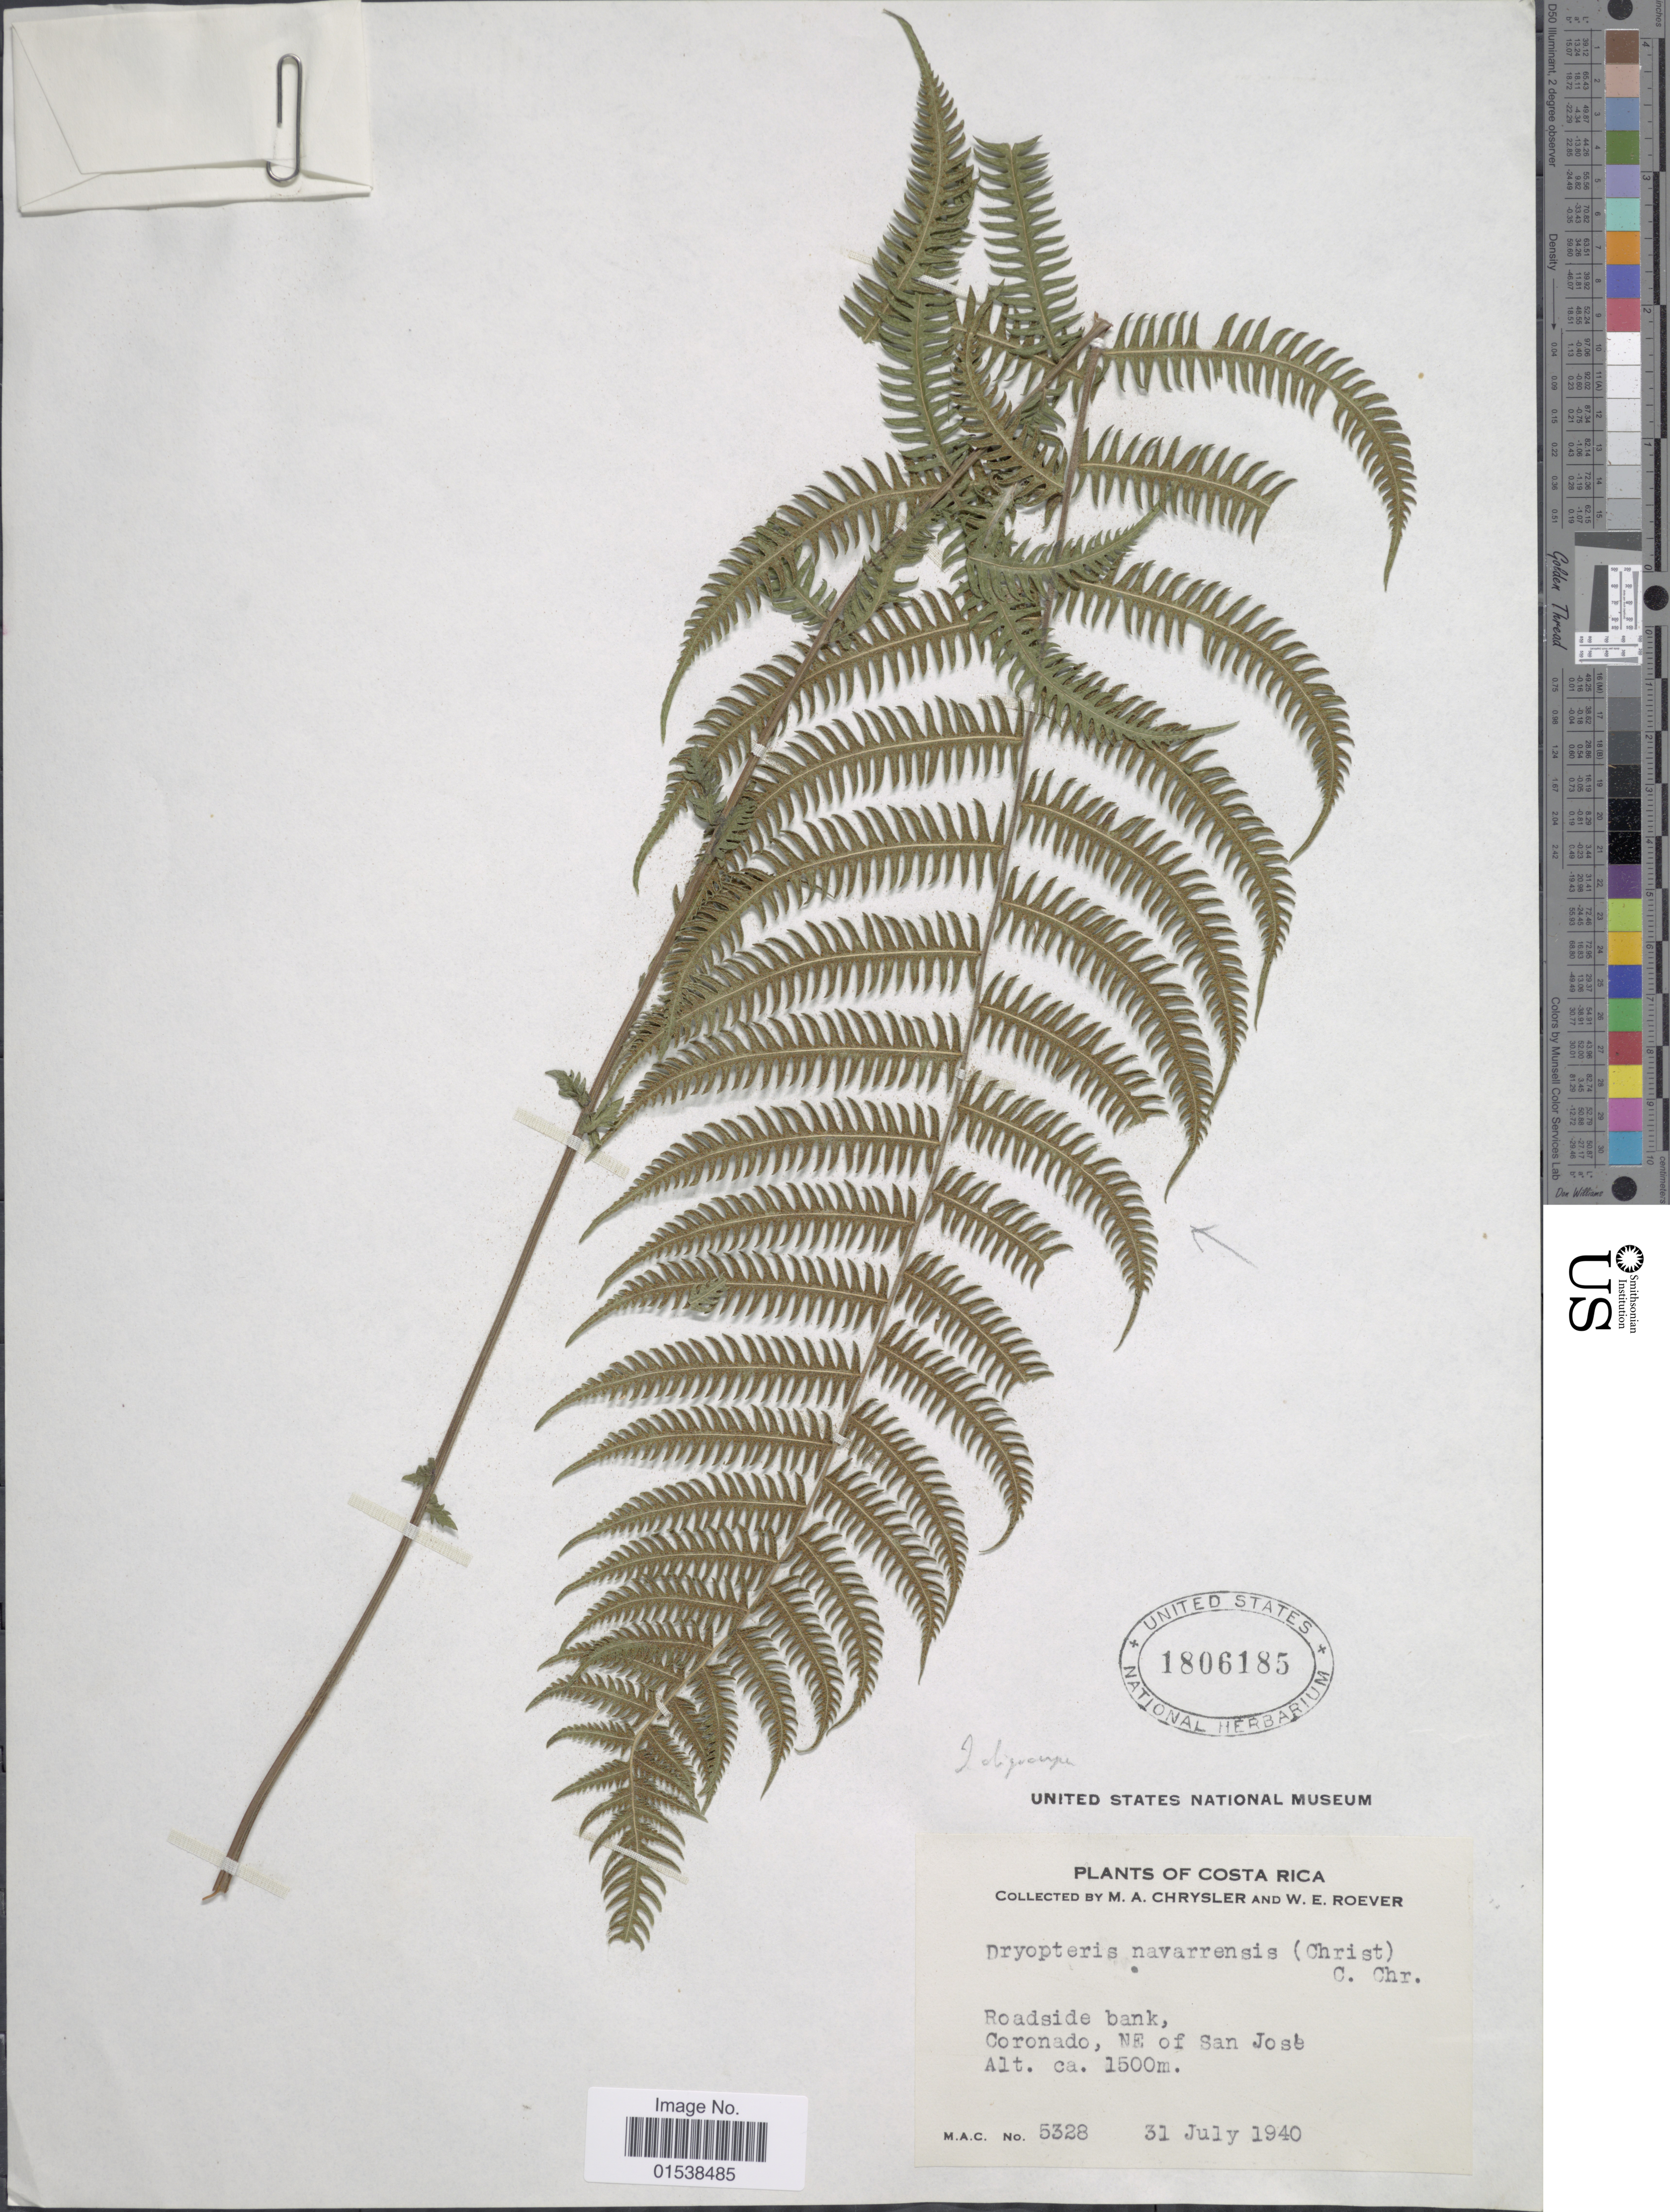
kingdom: Plantae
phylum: Tracheophyta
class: Polypodiopsida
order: Polypodiales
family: Thelypteridaceae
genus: Amauropelta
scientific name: Amauropelta oligocarpa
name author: (Humb. & Bonpl. ex Willd.) Pic. Serm.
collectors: M. A. Chrysler & W. Roever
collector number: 5328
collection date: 1940-07-31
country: Costa Rica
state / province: San José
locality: Roadside bank, Coronado, NE of San Jose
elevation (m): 1500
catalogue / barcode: US 1806185